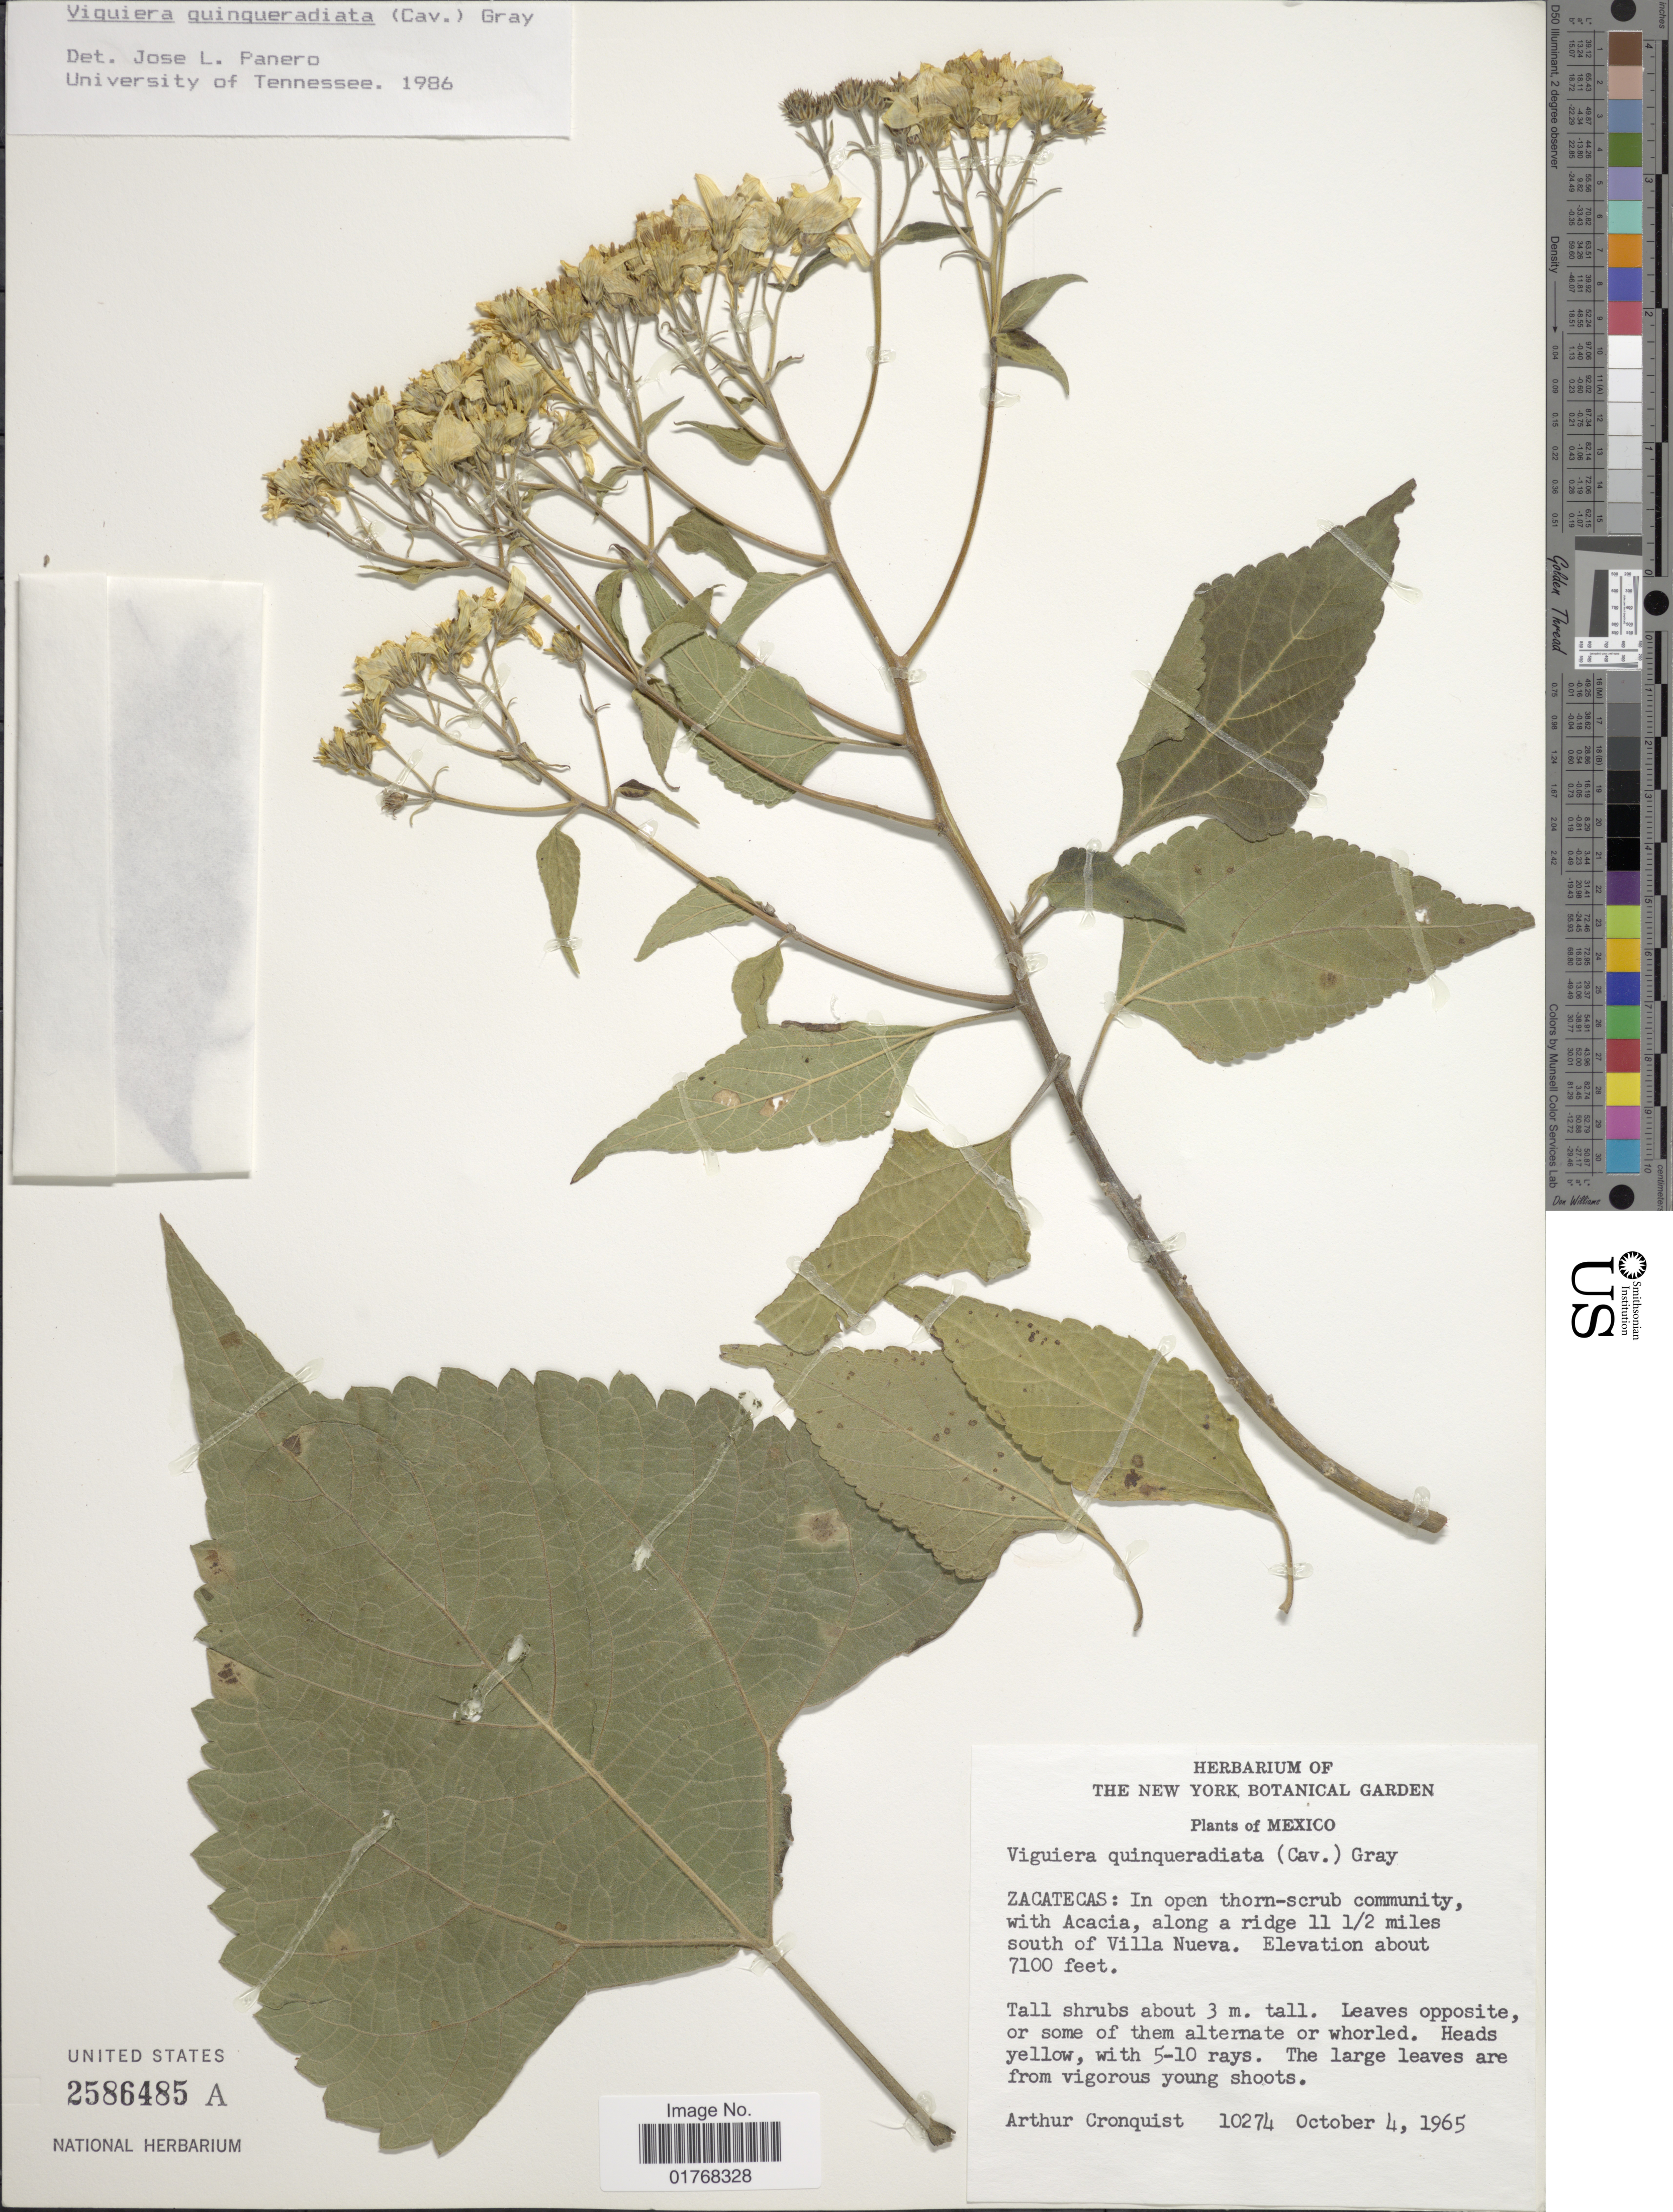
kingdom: Plantae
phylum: Tracheophyta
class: Magnoliopsida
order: Asterales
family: Asteraceae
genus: Viguiera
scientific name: Viguiera quinqueradiata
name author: (Cav.) A. Gray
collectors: A. J. Cronquist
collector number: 10274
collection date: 1965-10-04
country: Mexico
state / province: Zacatecas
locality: In open-scrub community, with Acacia, along a ridge 11 1/2 miles south of Villa Nueva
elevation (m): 2164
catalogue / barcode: US 2586485A